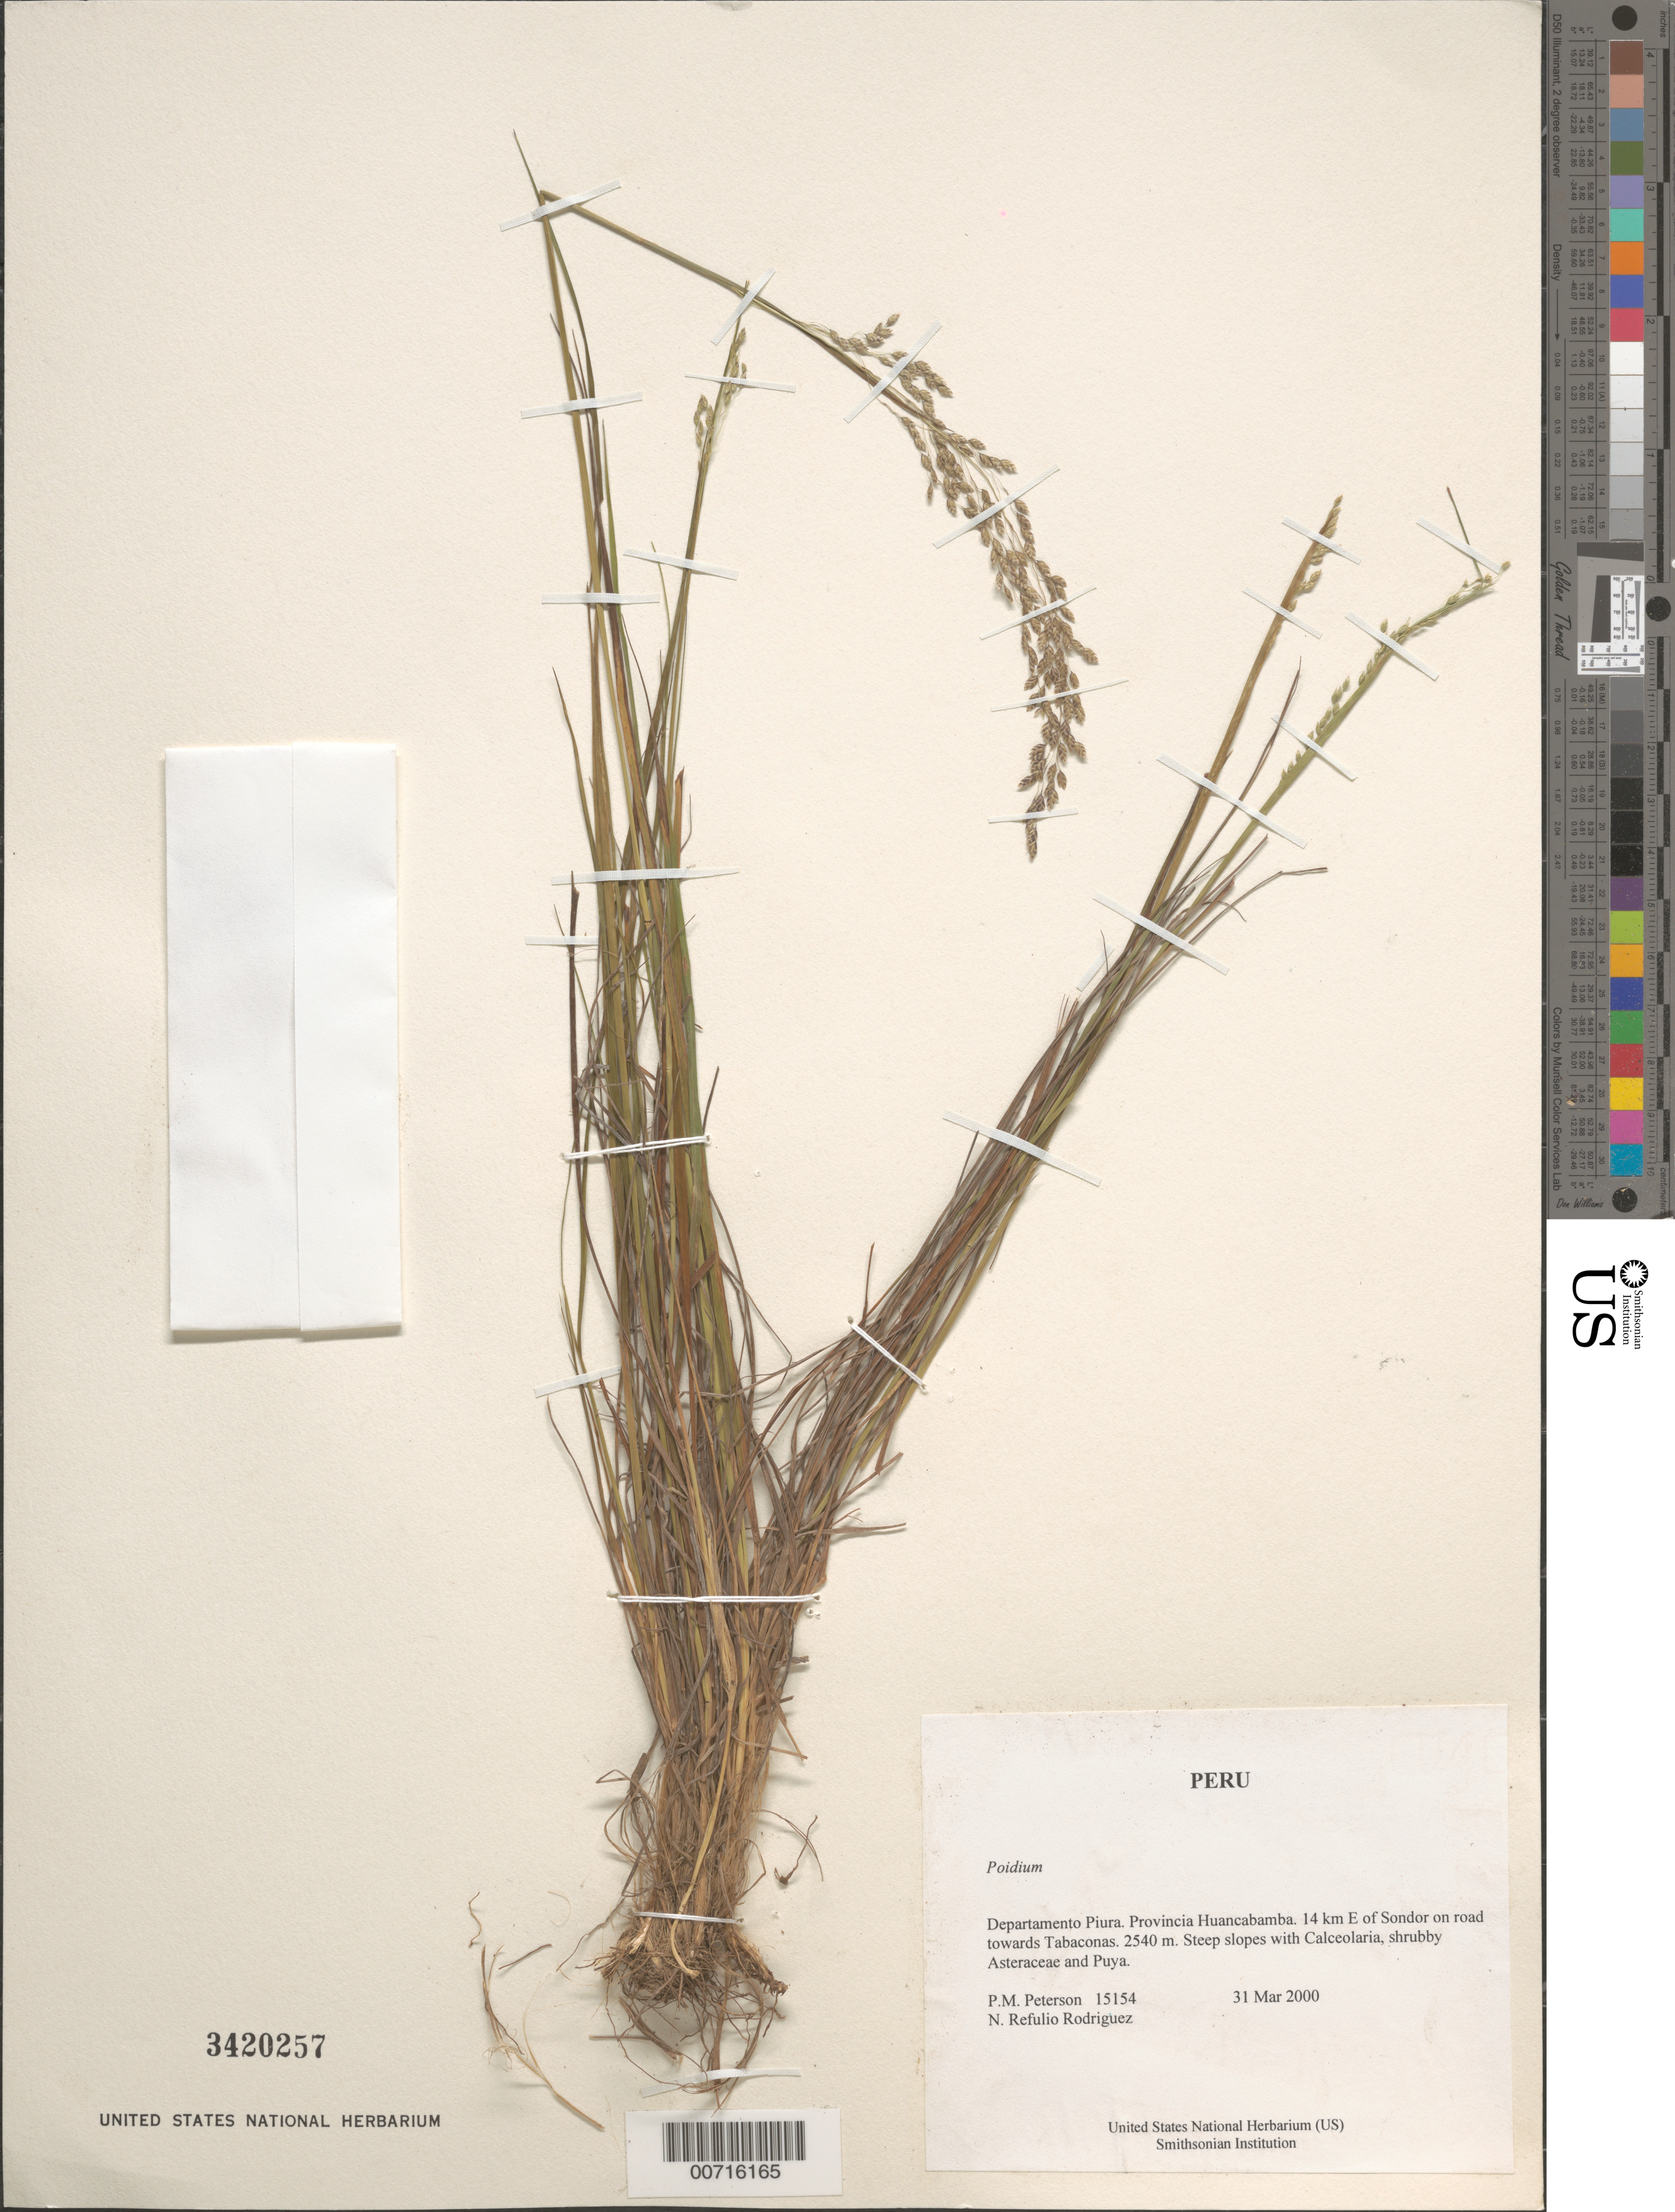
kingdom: Plantae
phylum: Tracheophyta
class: Liliopsida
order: Poales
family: Poaceae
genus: Poidium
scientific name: Poidium sp.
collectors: P. M. Peterson & N. Refulio-Rodríguez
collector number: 15154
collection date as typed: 31 Mar 2000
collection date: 2000-03-31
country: Peru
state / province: Piura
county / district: Huancabamba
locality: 14 km E of Sondor on road towards Tabaconas.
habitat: Steep slopes with Calceolaria, shruby Asteraceae and Puya.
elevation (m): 2540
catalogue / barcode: US 3420257